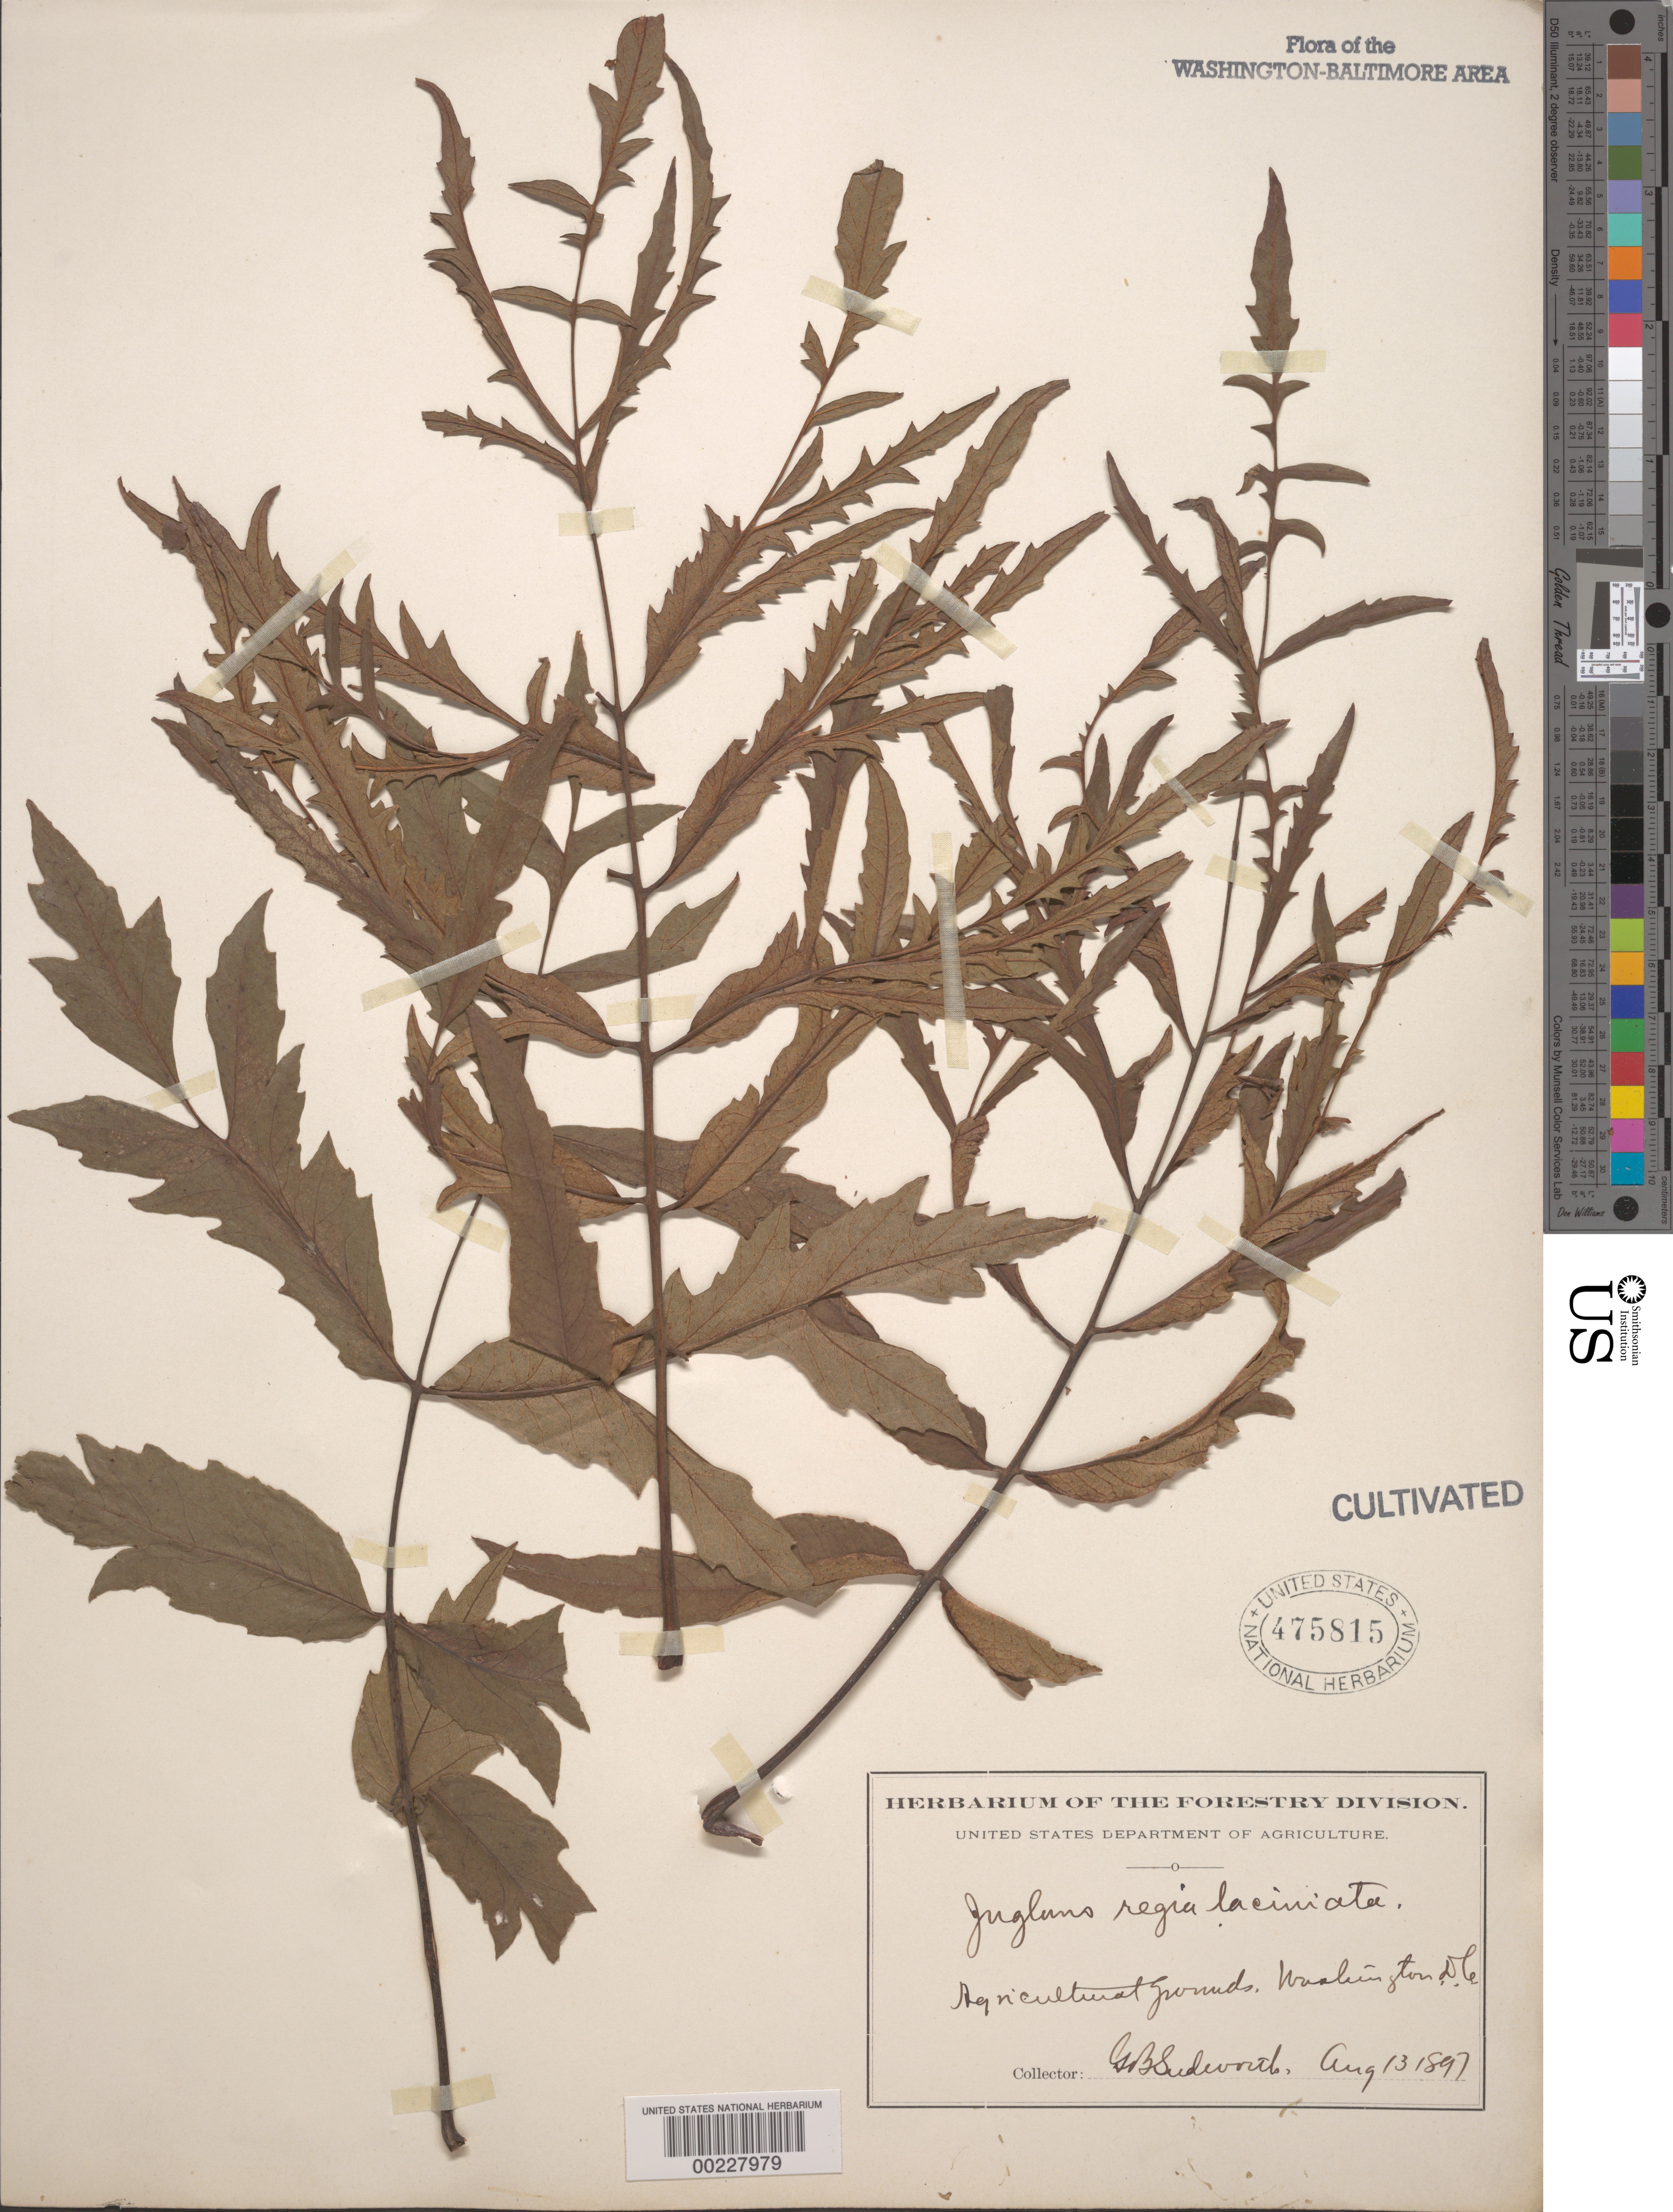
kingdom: Plantae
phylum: Tracheophyta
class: Magnoliopsida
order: Fagales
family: Juglandaceae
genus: Juglans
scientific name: Juglans regia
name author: L.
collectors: G. B. Sudworth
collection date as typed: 13 Aug 1897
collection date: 1897-08-13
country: United States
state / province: District of Columbia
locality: Agricultural grounds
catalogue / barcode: US 475815